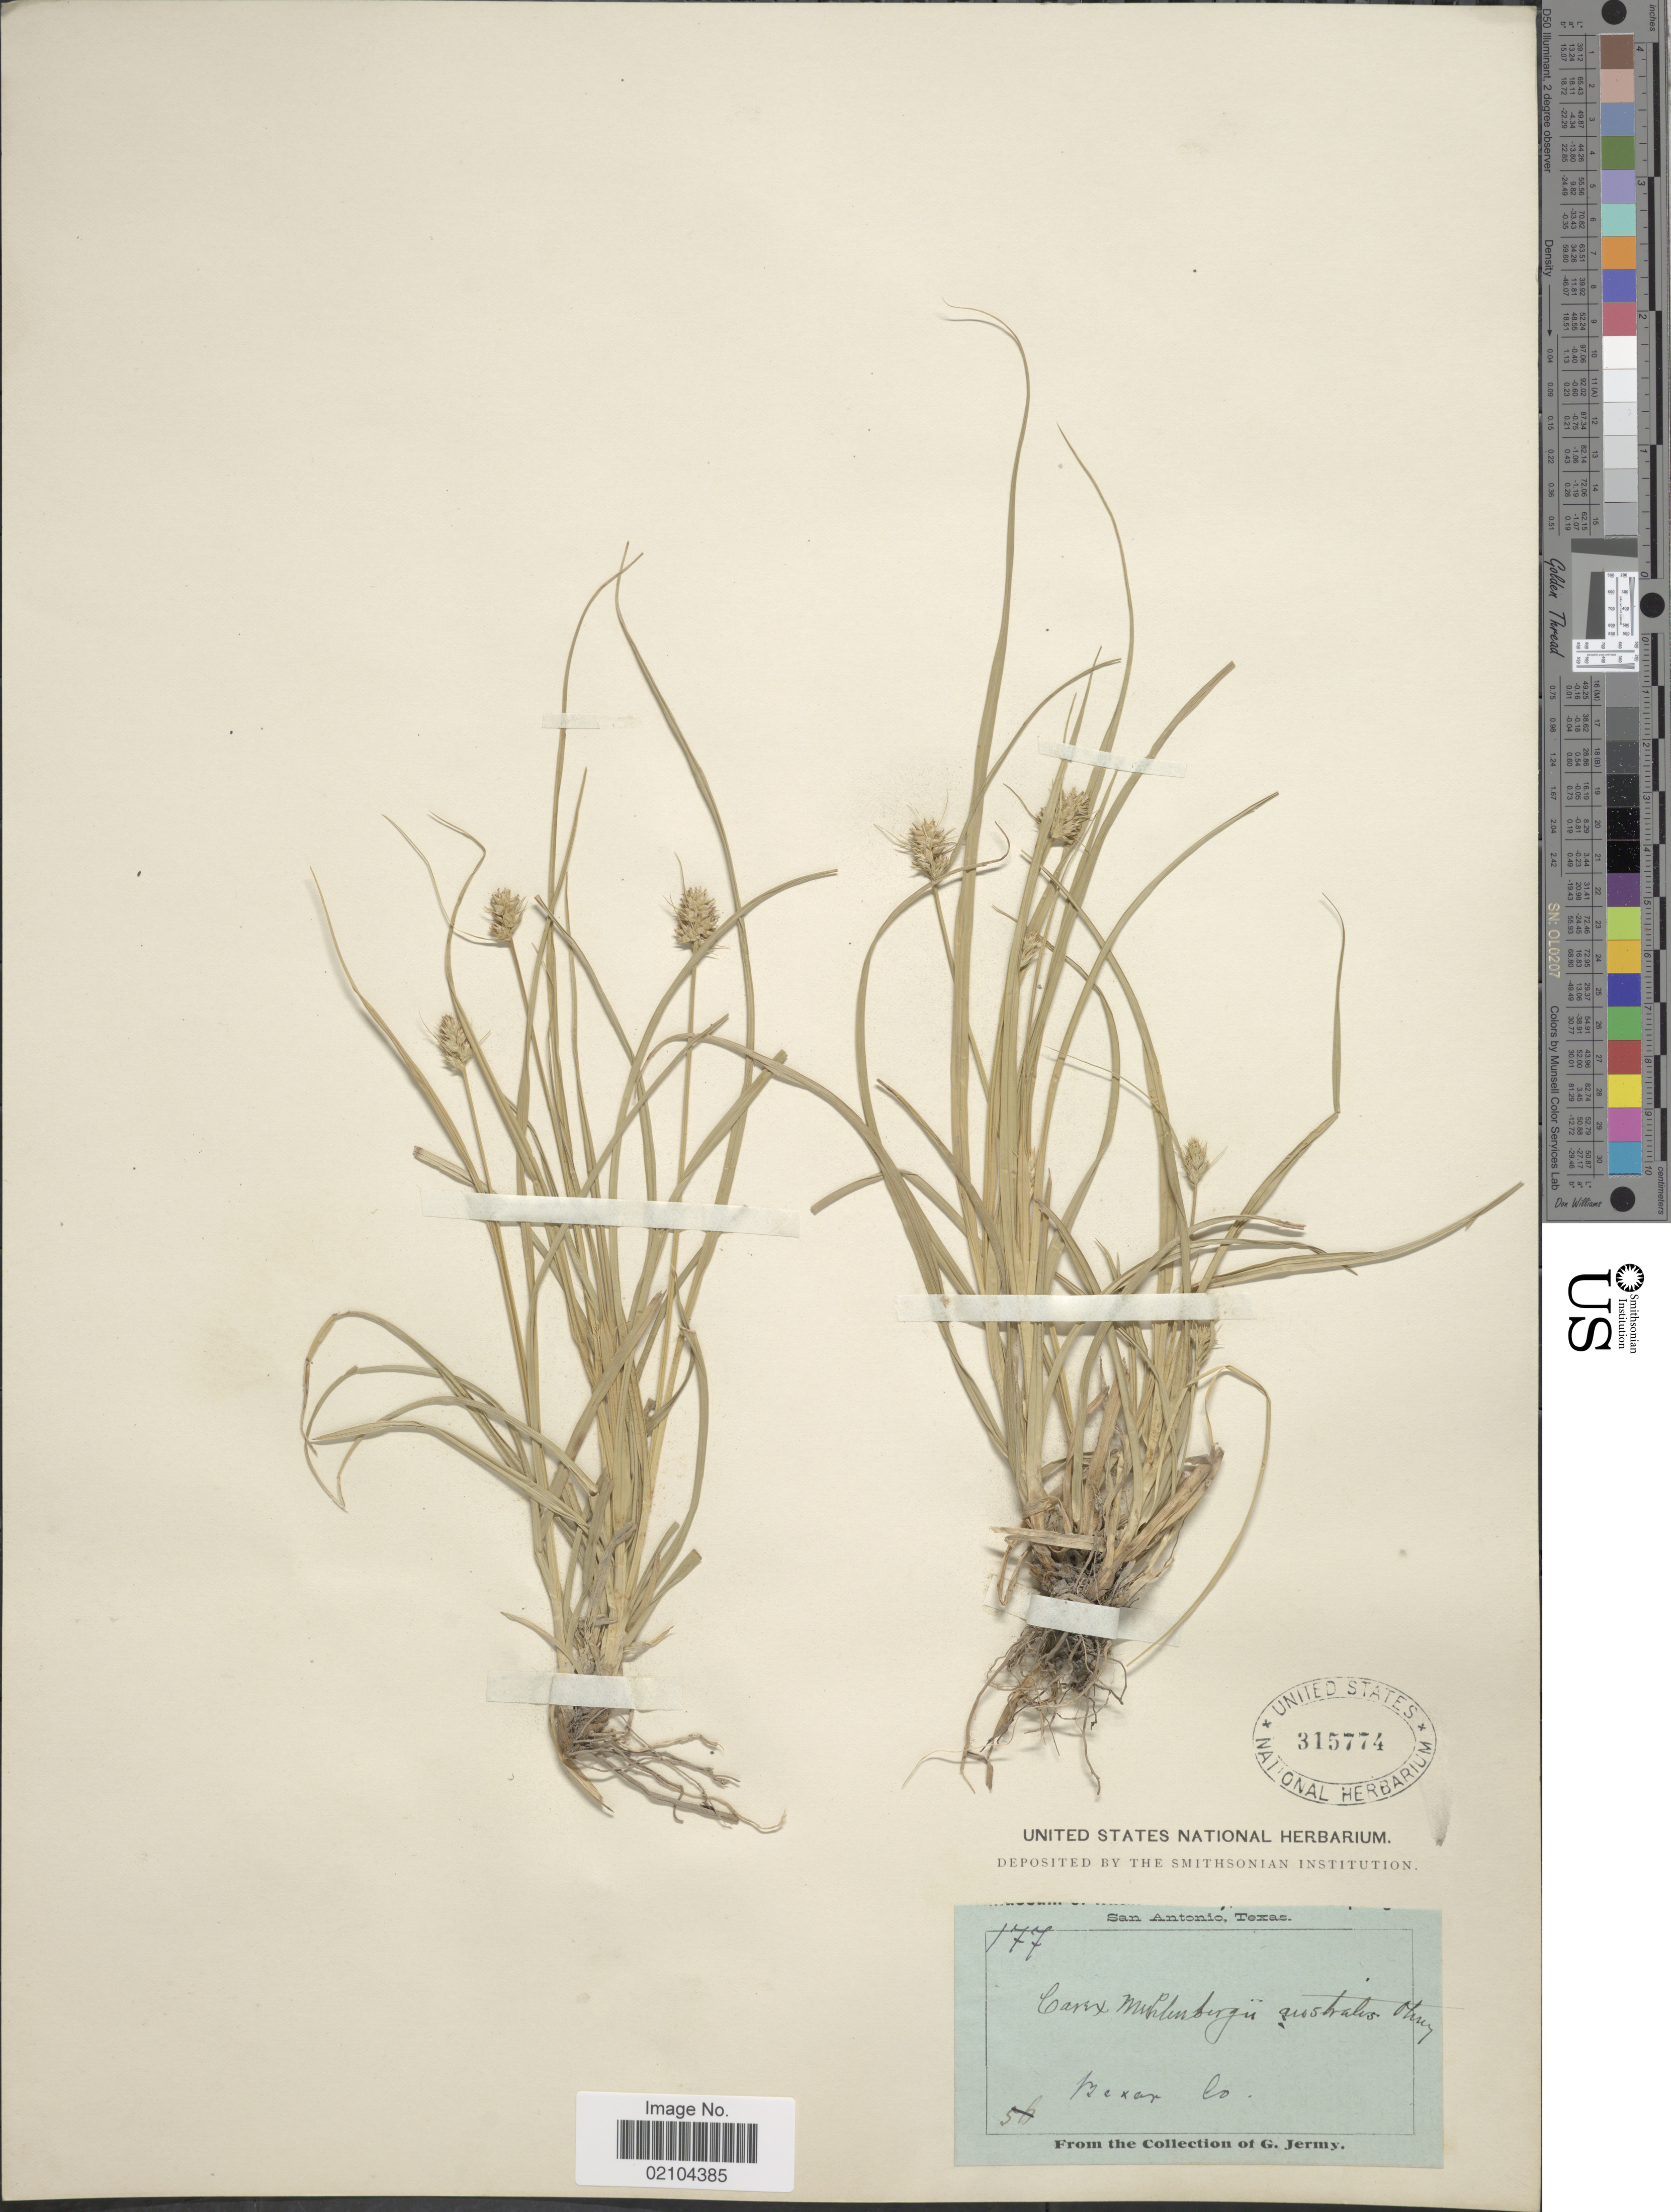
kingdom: Plantae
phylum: Tracheophyta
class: Liliopsida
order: Poales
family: Cyperaceae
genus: Carex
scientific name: Carex austrina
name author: Mack.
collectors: G. Jermy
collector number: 177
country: United States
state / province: Texas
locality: San Antonio, Bexar Co.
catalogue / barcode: US 315774